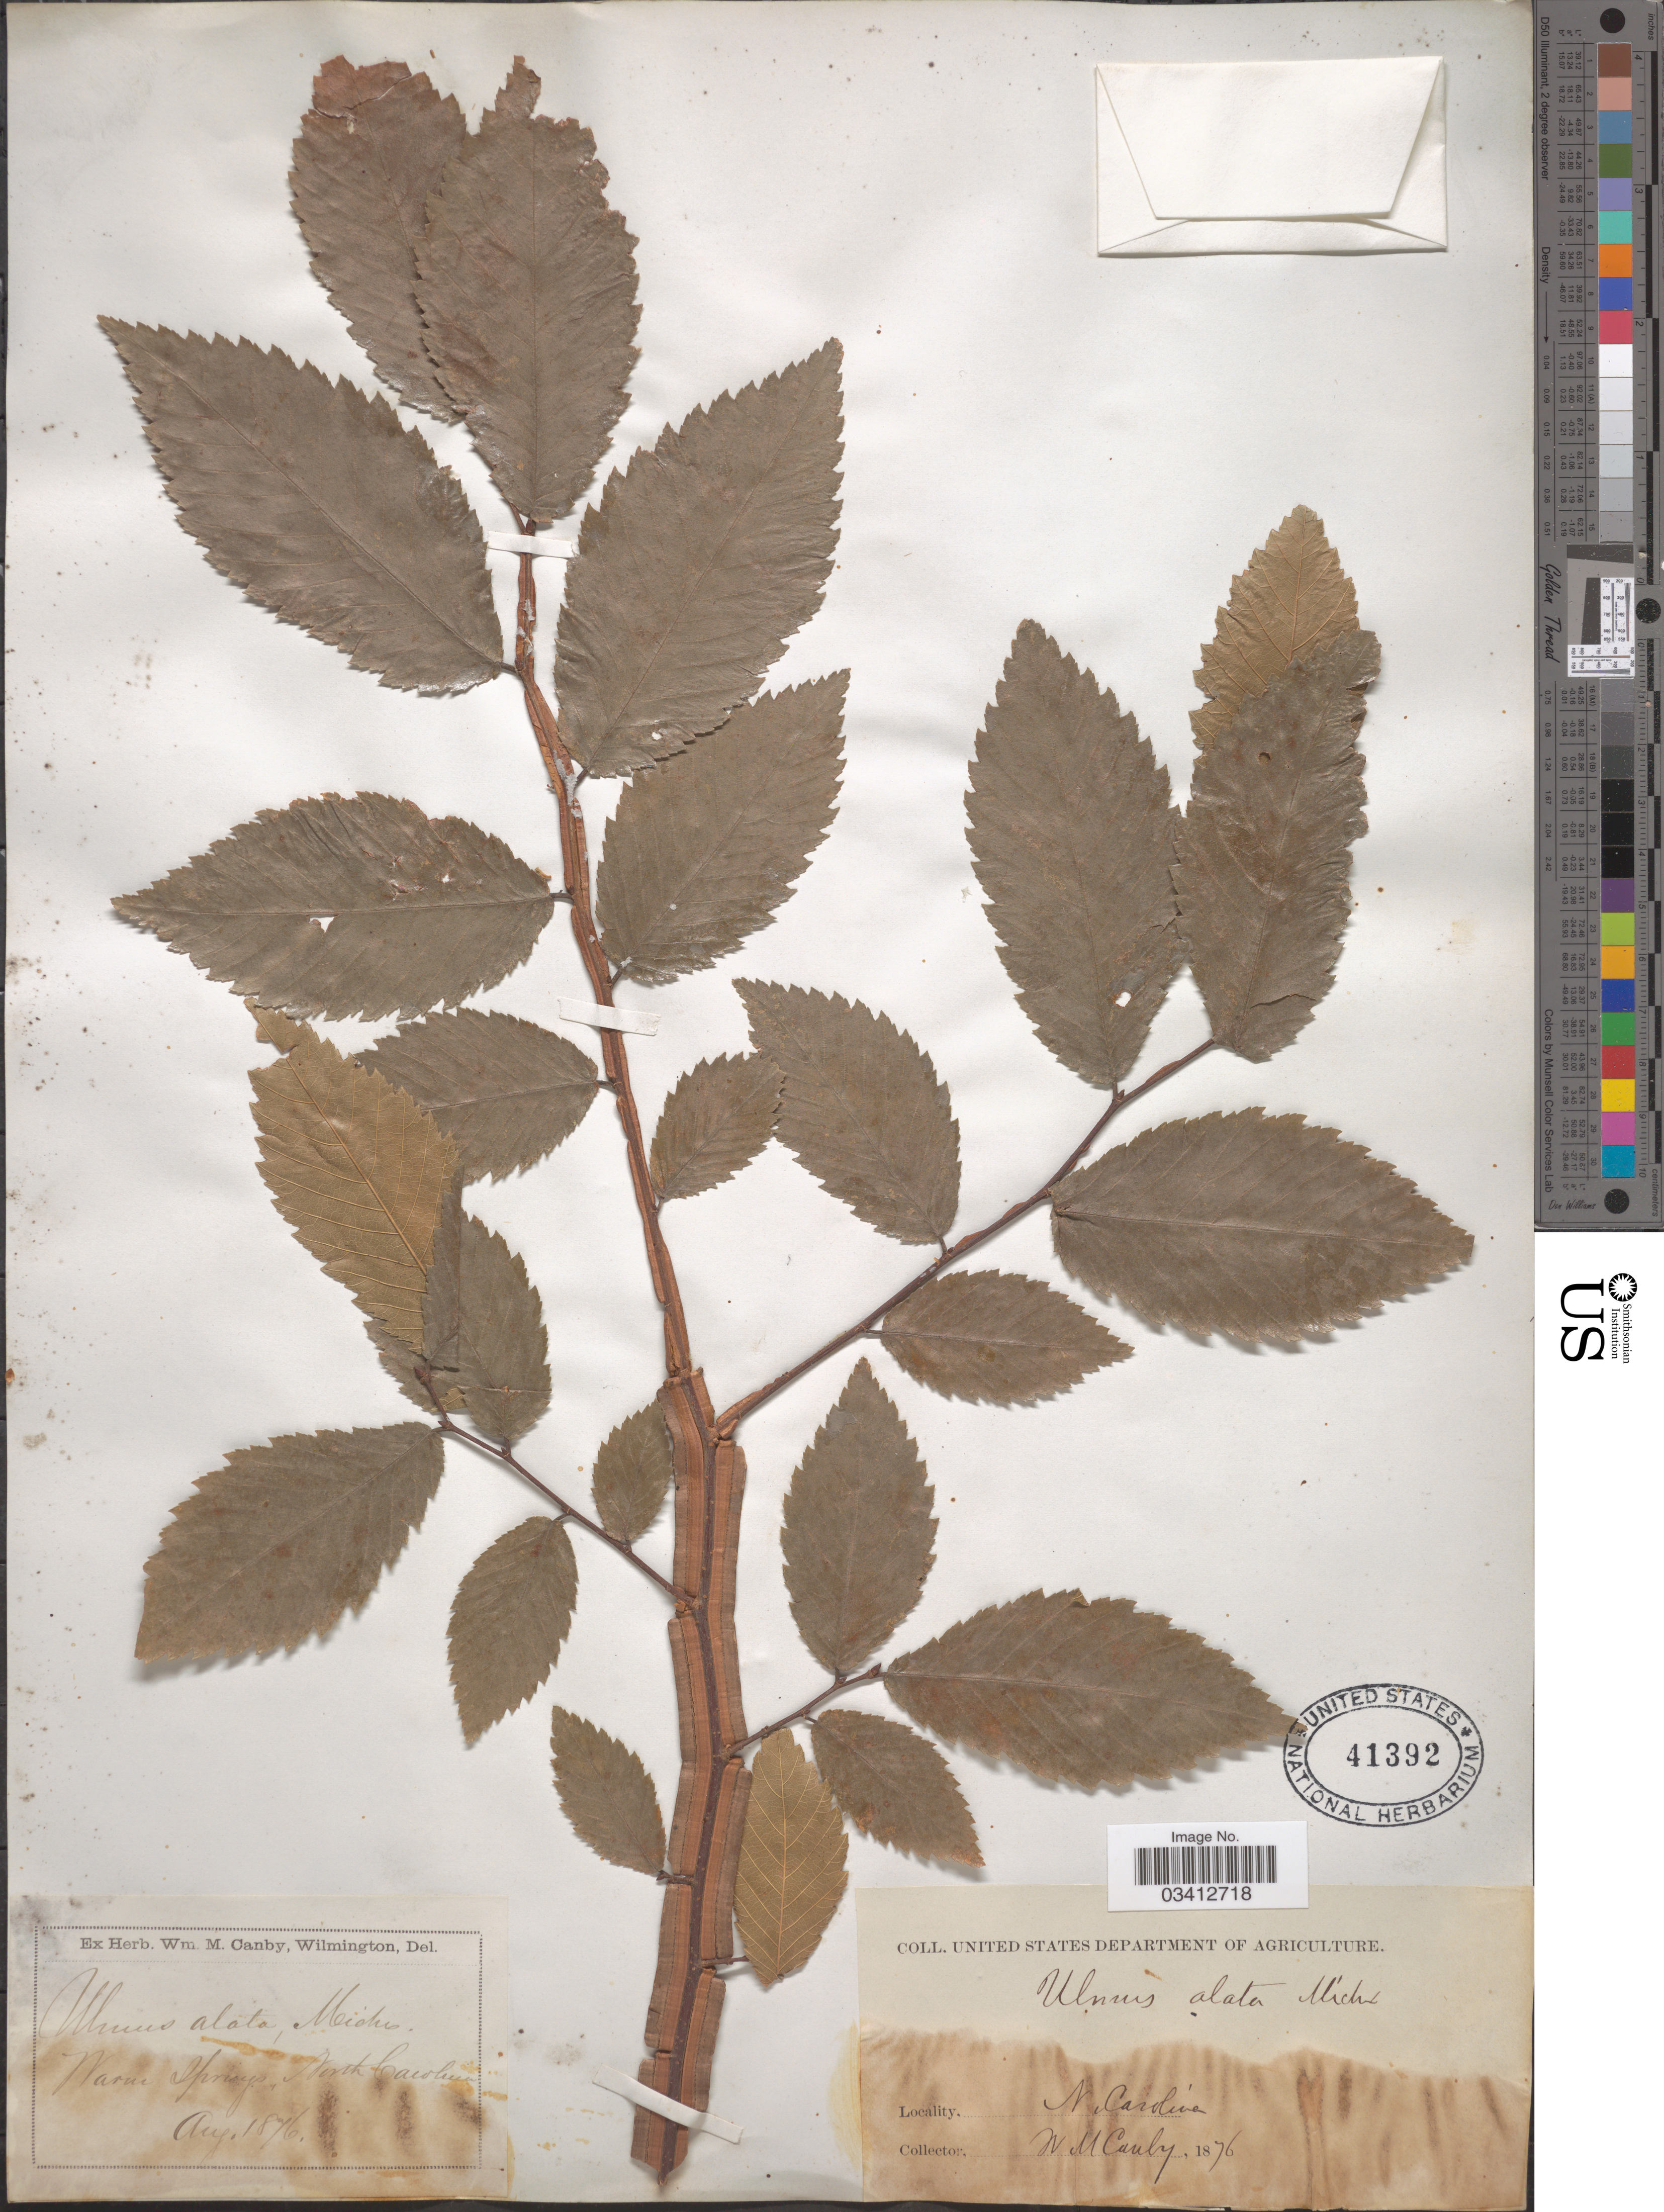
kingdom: Plantae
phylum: Tracheophyta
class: Magnoliopsida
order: Rosales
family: Ulmaceae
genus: Ulmus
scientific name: Ulmus alata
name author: Michx.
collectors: W. M. Canby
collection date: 1876-08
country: United States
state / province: North Carolina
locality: Warm Springs.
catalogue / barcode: US 41392